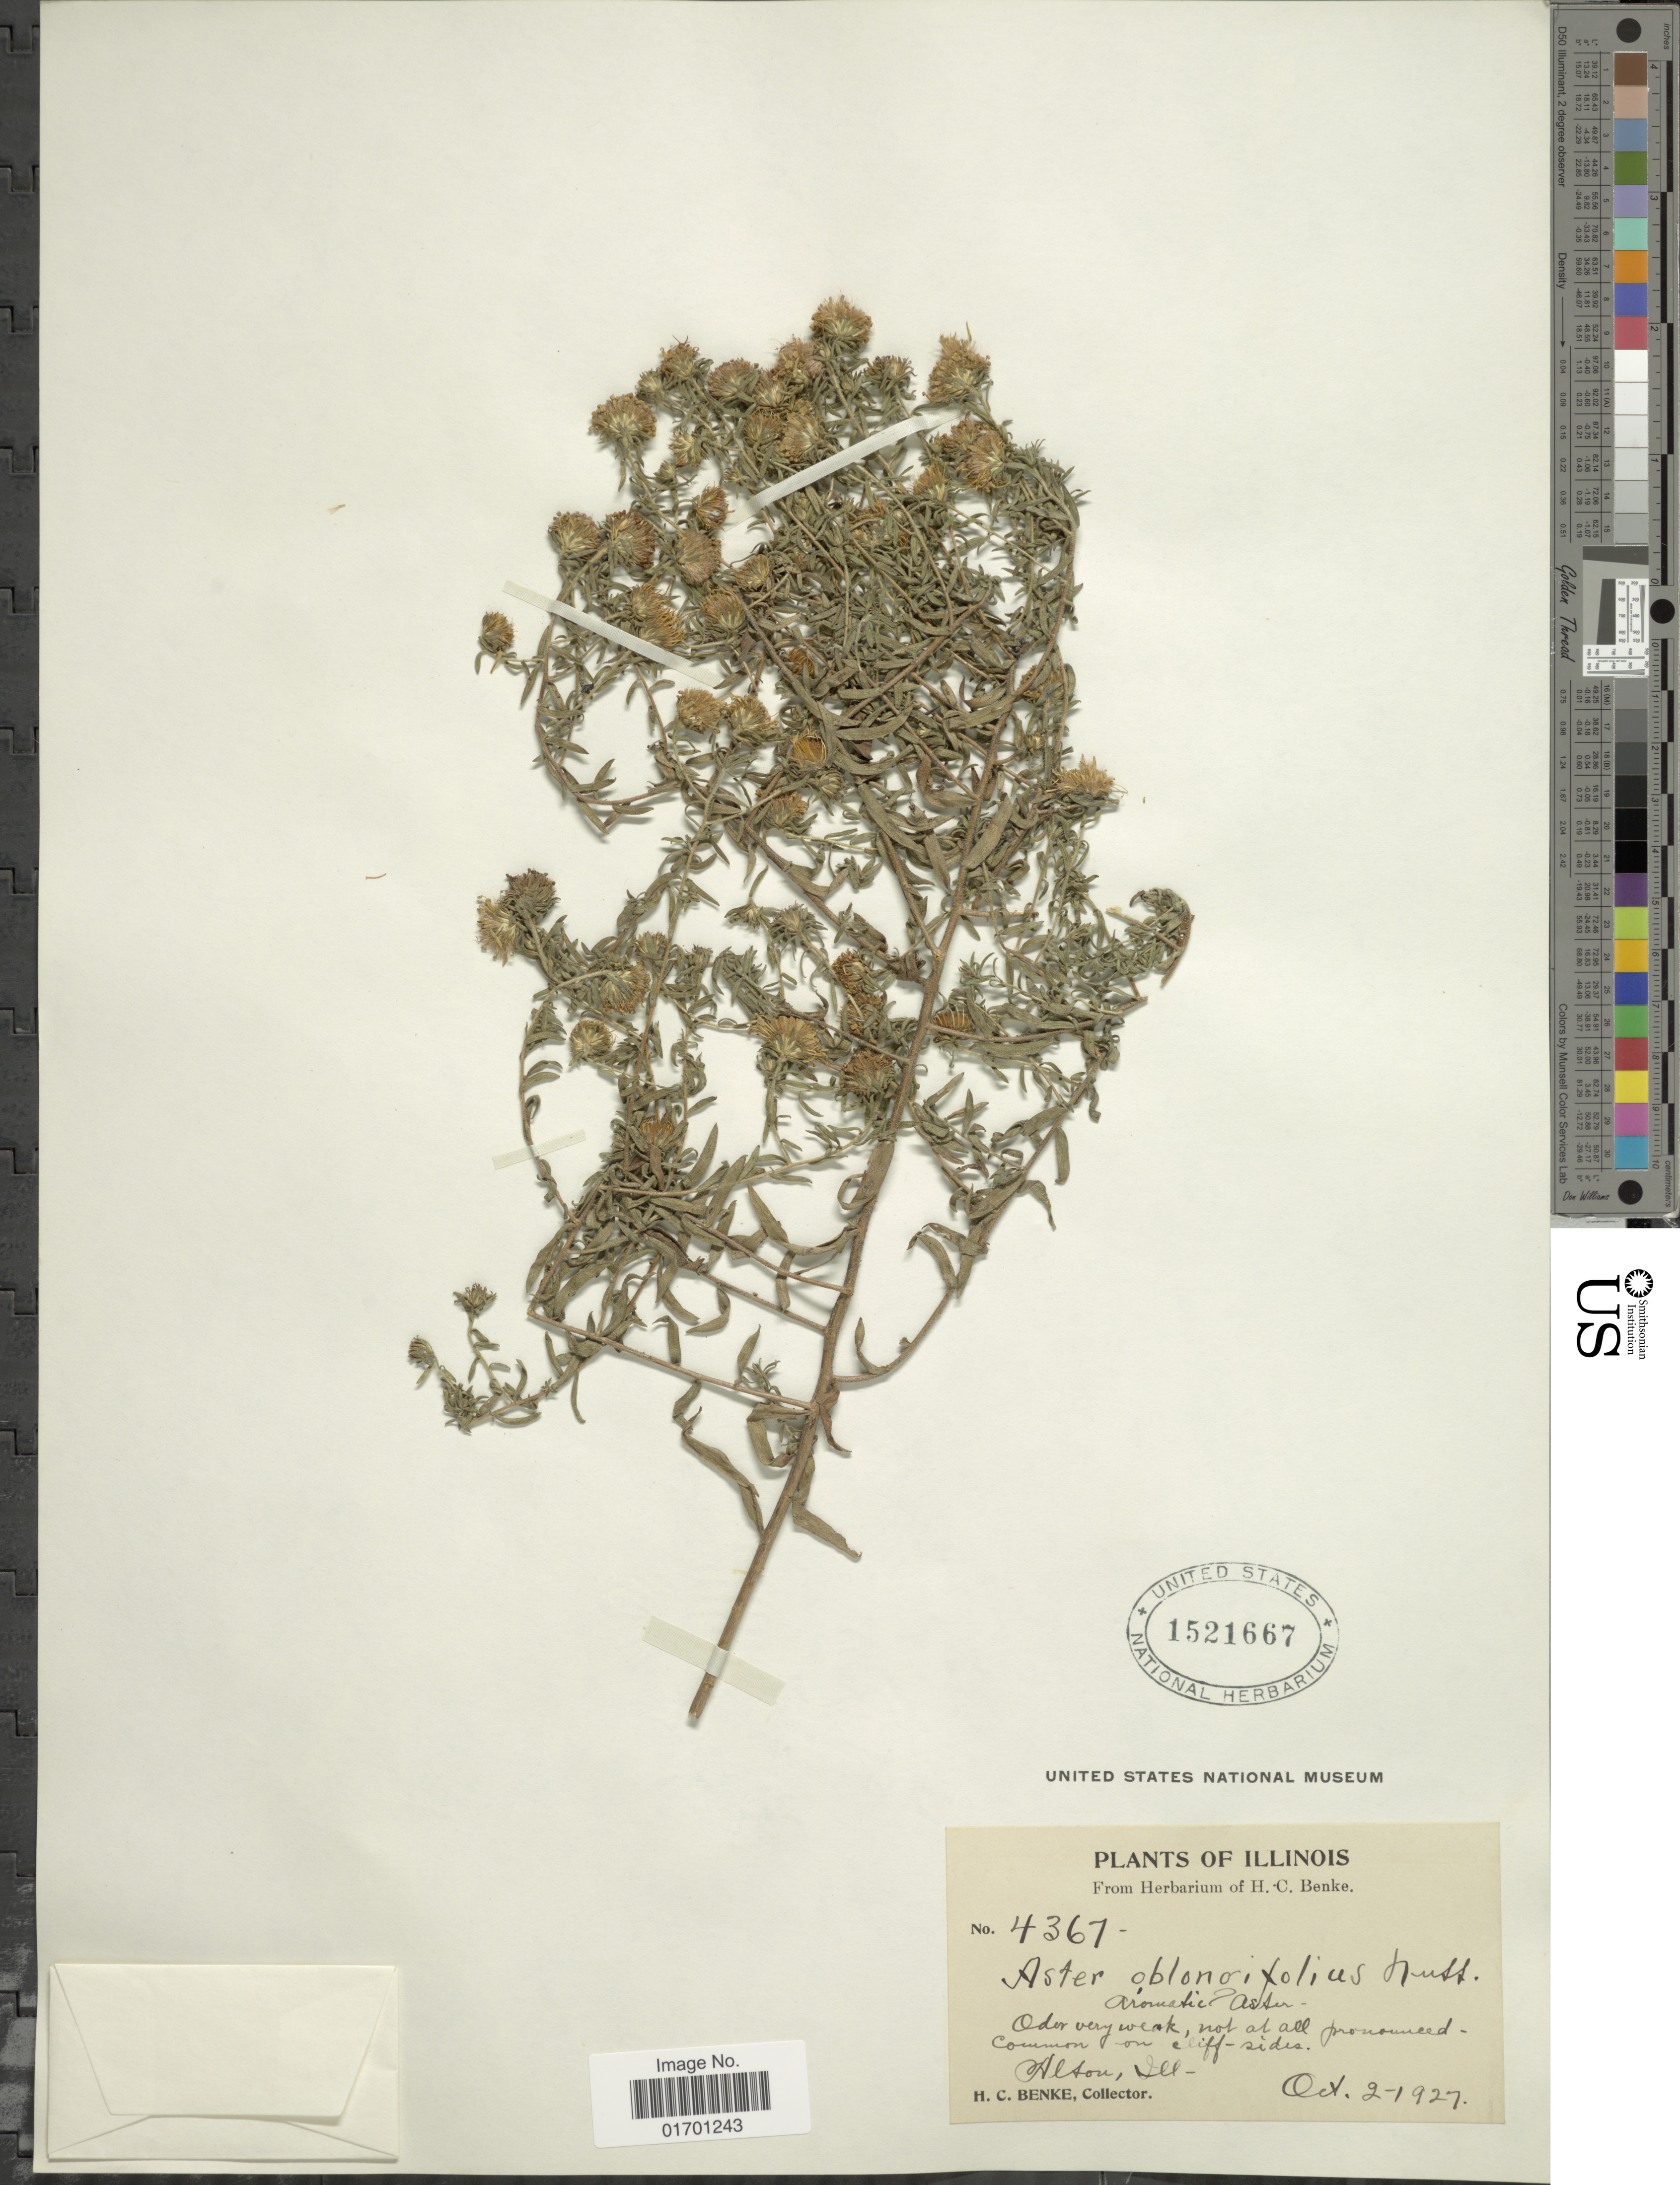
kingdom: Plantae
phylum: Tracheophyta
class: Magnoliopsida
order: Asterales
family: Asteraceae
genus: Symphyotrichum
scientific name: Symphyotrichum oblongifolium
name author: (Nutt.) G.L. Nesom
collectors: H. Benke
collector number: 4367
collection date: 1927-10-02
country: United States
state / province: Illinois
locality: On cliff - sides, Alton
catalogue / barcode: US 1521667